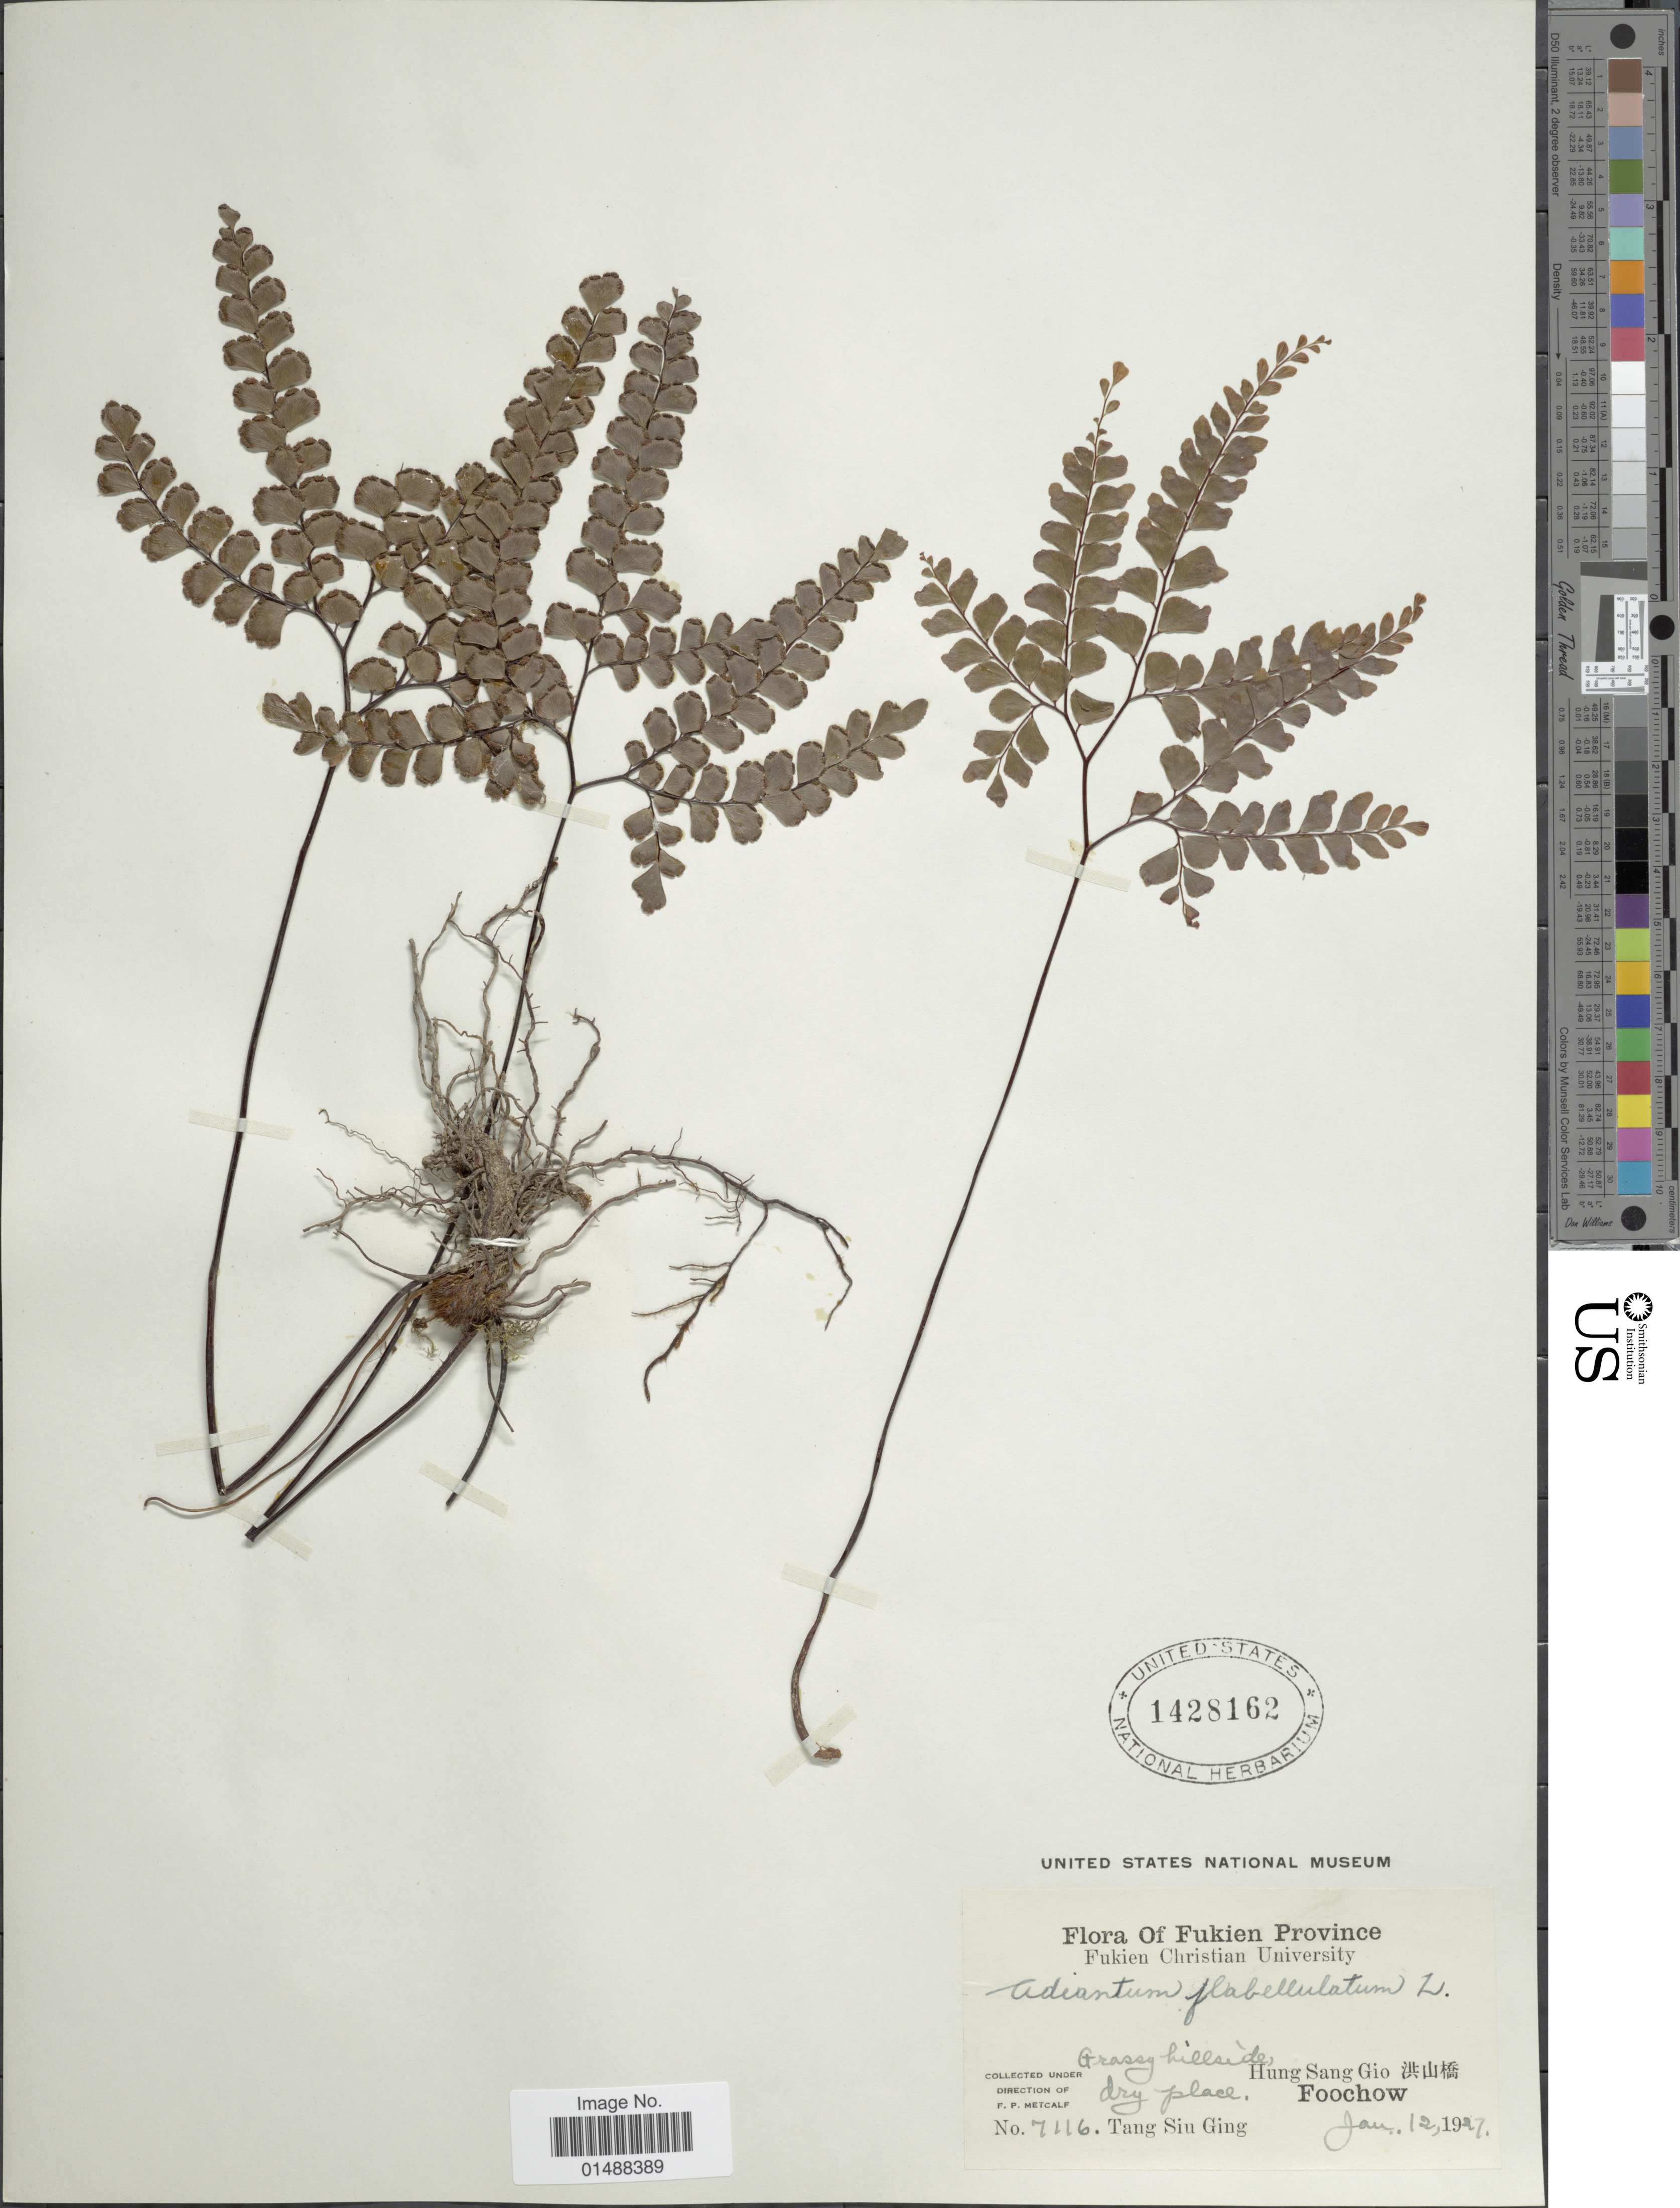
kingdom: Plantae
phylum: Tracheophyta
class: Polypodiopsida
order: Polypodiales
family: Pteridaceae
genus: Adiantum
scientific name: Adiantum flabellulatum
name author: L.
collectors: S. Tang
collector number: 7116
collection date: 1927-01-12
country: China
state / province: Fujian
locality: Fukien Province, University and vicinity Foochow. Huang Sang Gio X.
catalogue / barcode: US 1428162